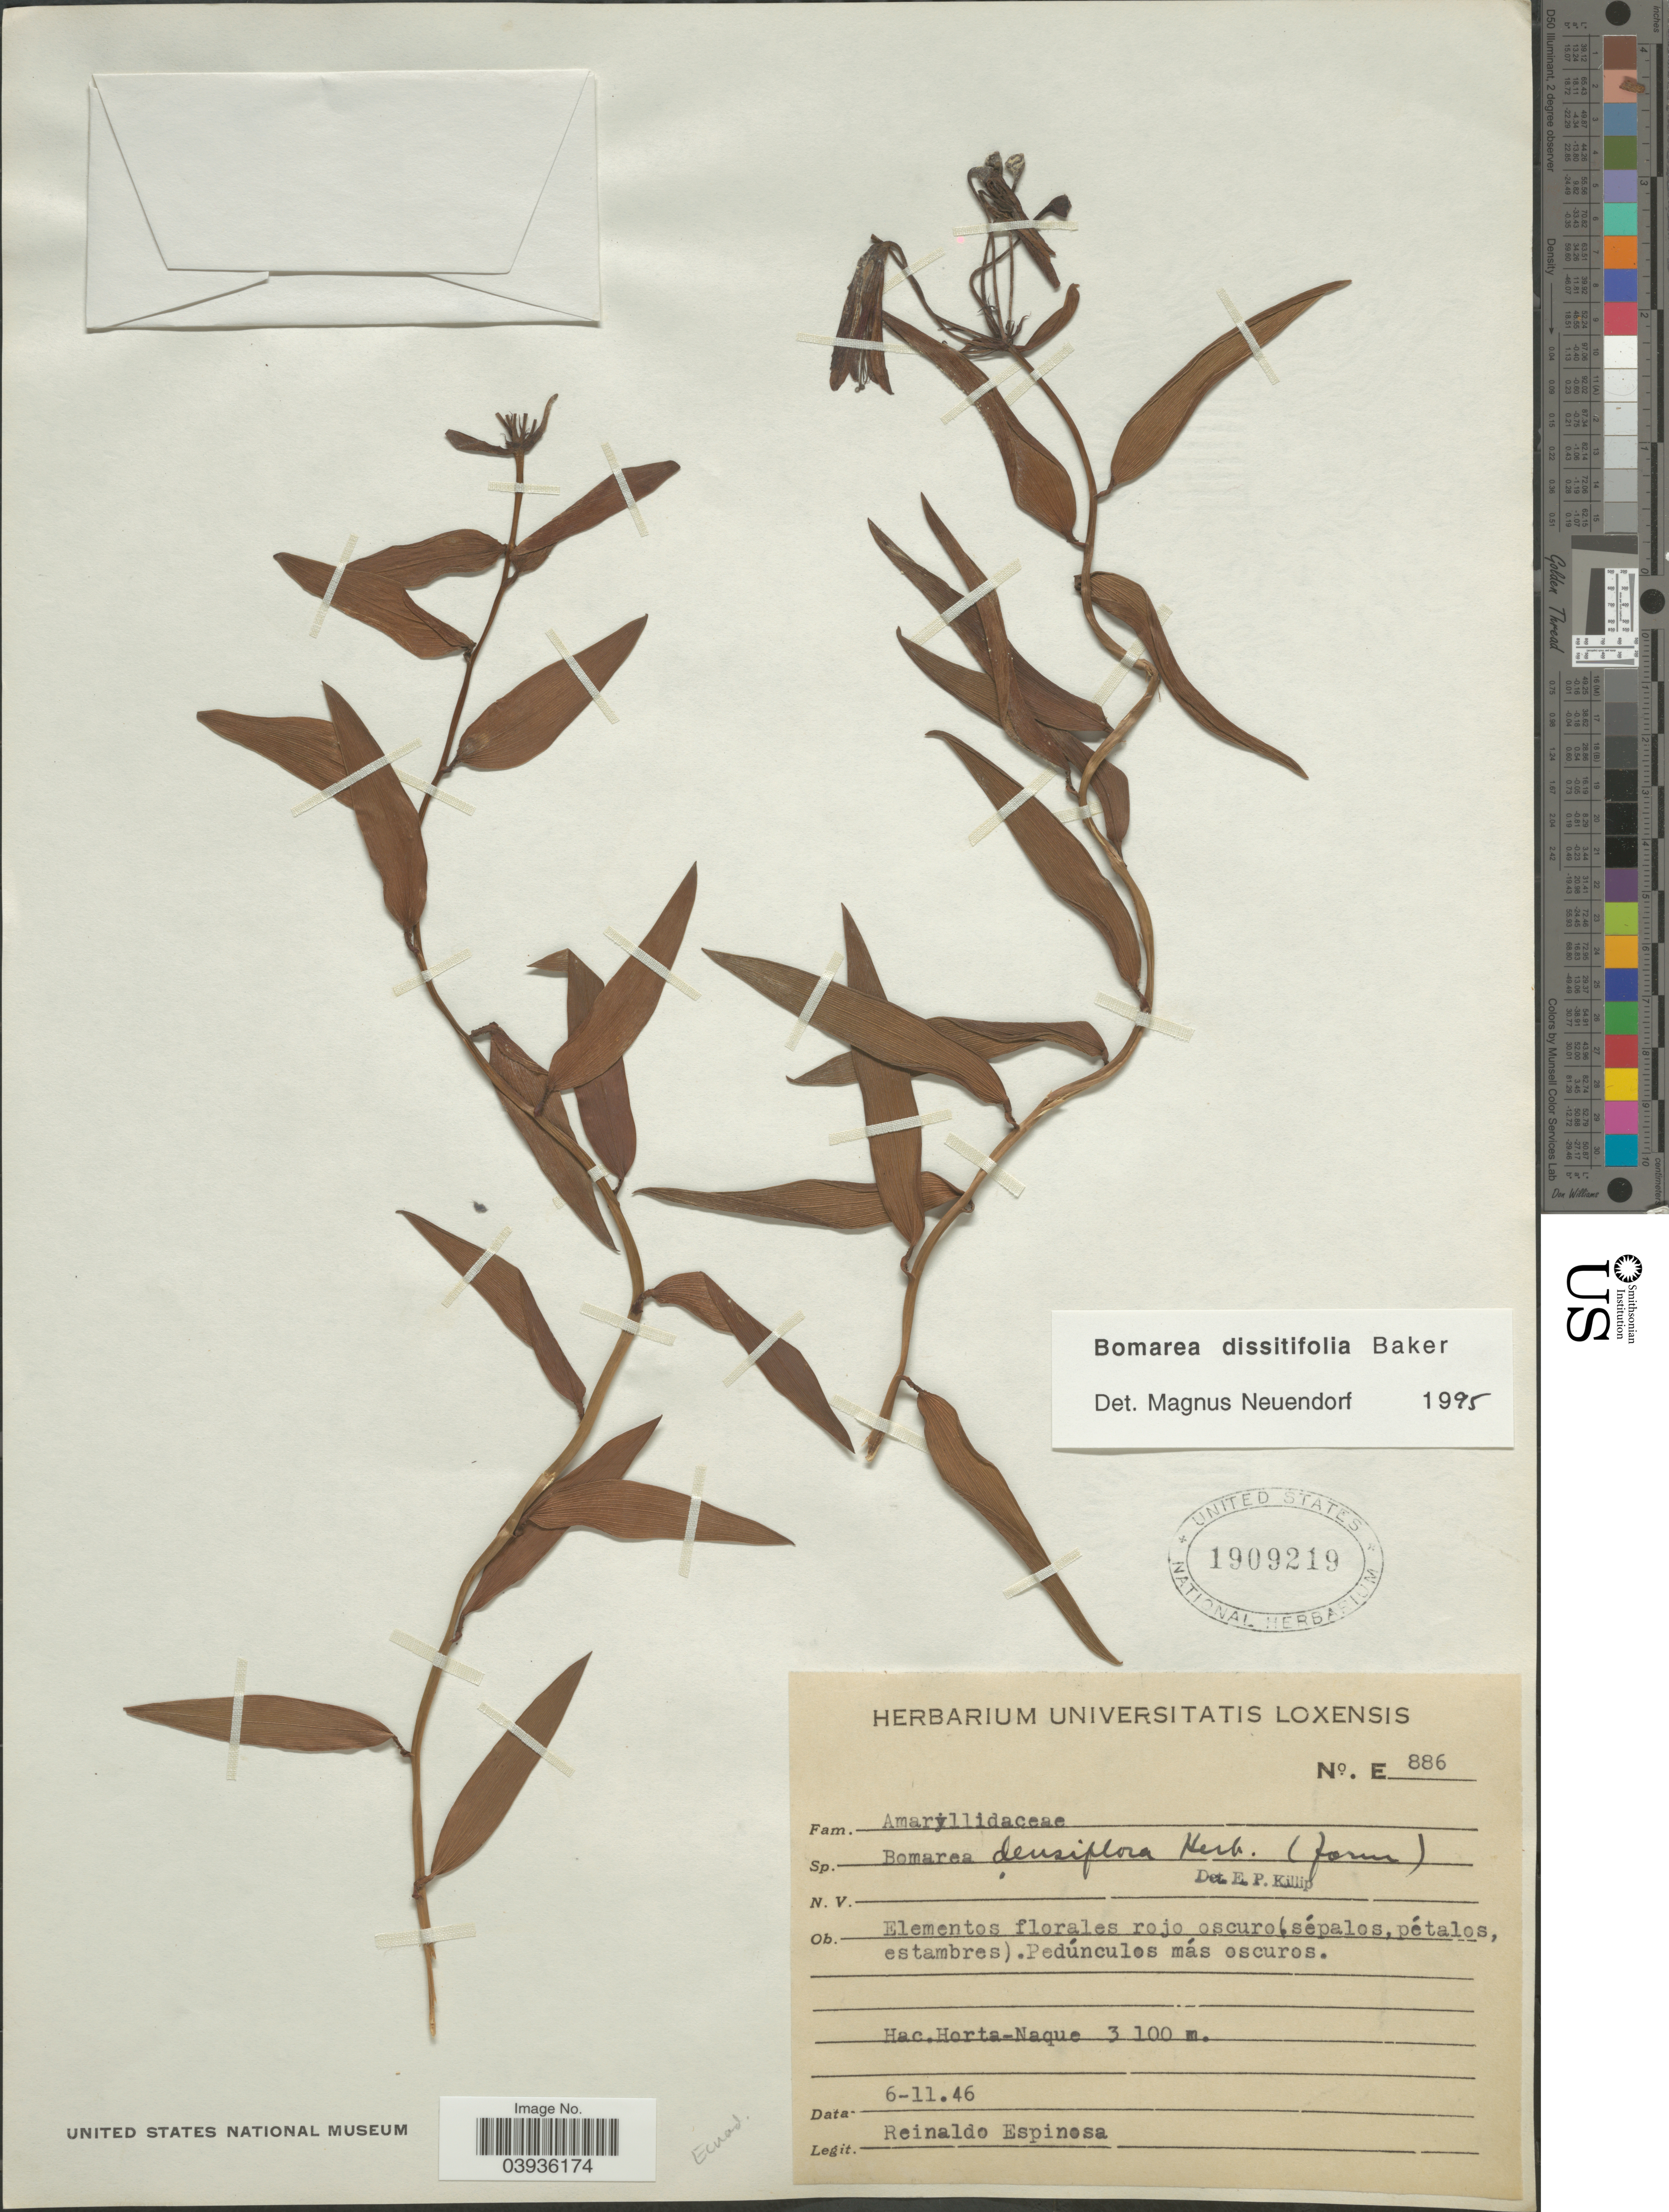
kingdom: Plantae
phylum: Tracheophyta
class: Liliopsida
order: Liliales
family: Alstroemeriaceae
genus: Bomarea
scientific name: Bomarea dissitifolia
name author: Baker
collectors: R. Espinosa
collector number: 886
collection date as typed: Transcribed d/m/y: 6/11/46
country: Ecuador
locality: Horta-Naque.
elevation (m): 3100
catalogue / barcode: US 1909219